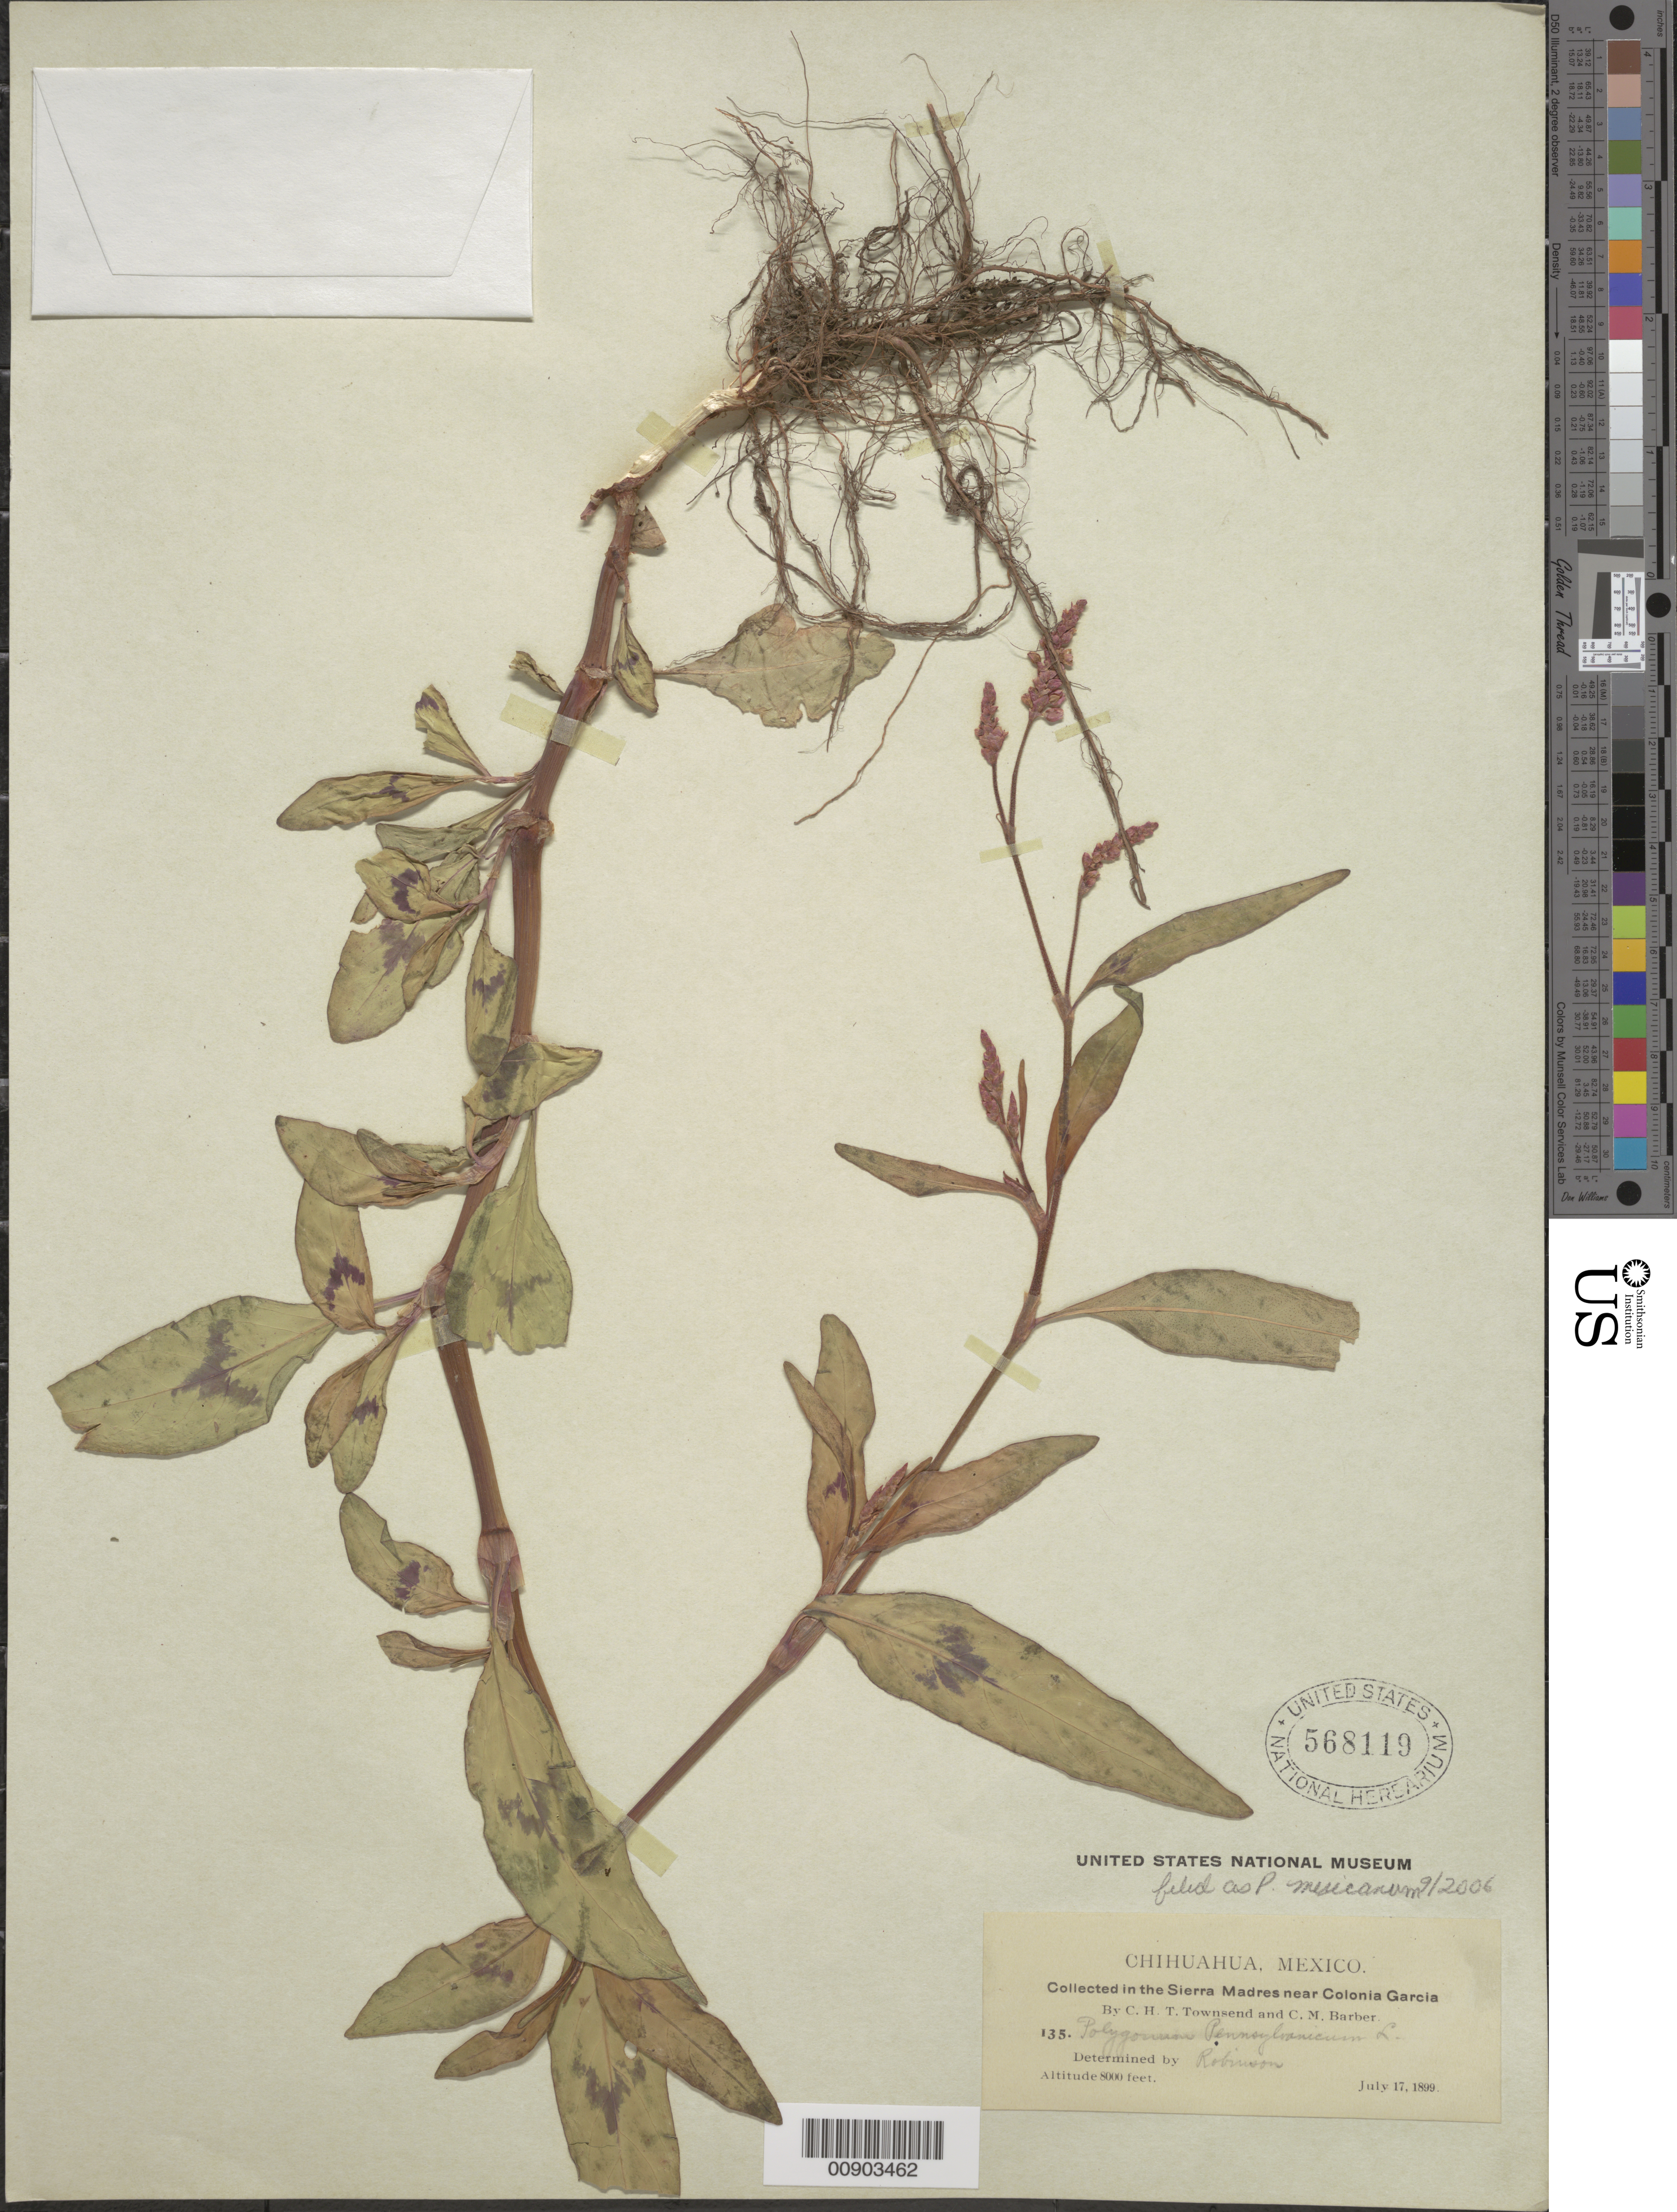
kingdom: Plantae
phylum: Tracheophyta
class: Magnoliopsida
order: Caryophyllales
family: Polygonaceae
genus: Polygonum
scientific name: Polygonum mexicanum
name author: Small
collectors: C. H. T. Townsend & C. Barber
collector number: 135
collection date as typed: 17 Jul 1899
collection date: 1899-07-17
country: Mexico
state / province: Chihuahua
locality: Sierra Madre near Colonia García, Chihuahua.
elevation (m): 2438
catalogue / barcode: US 568119